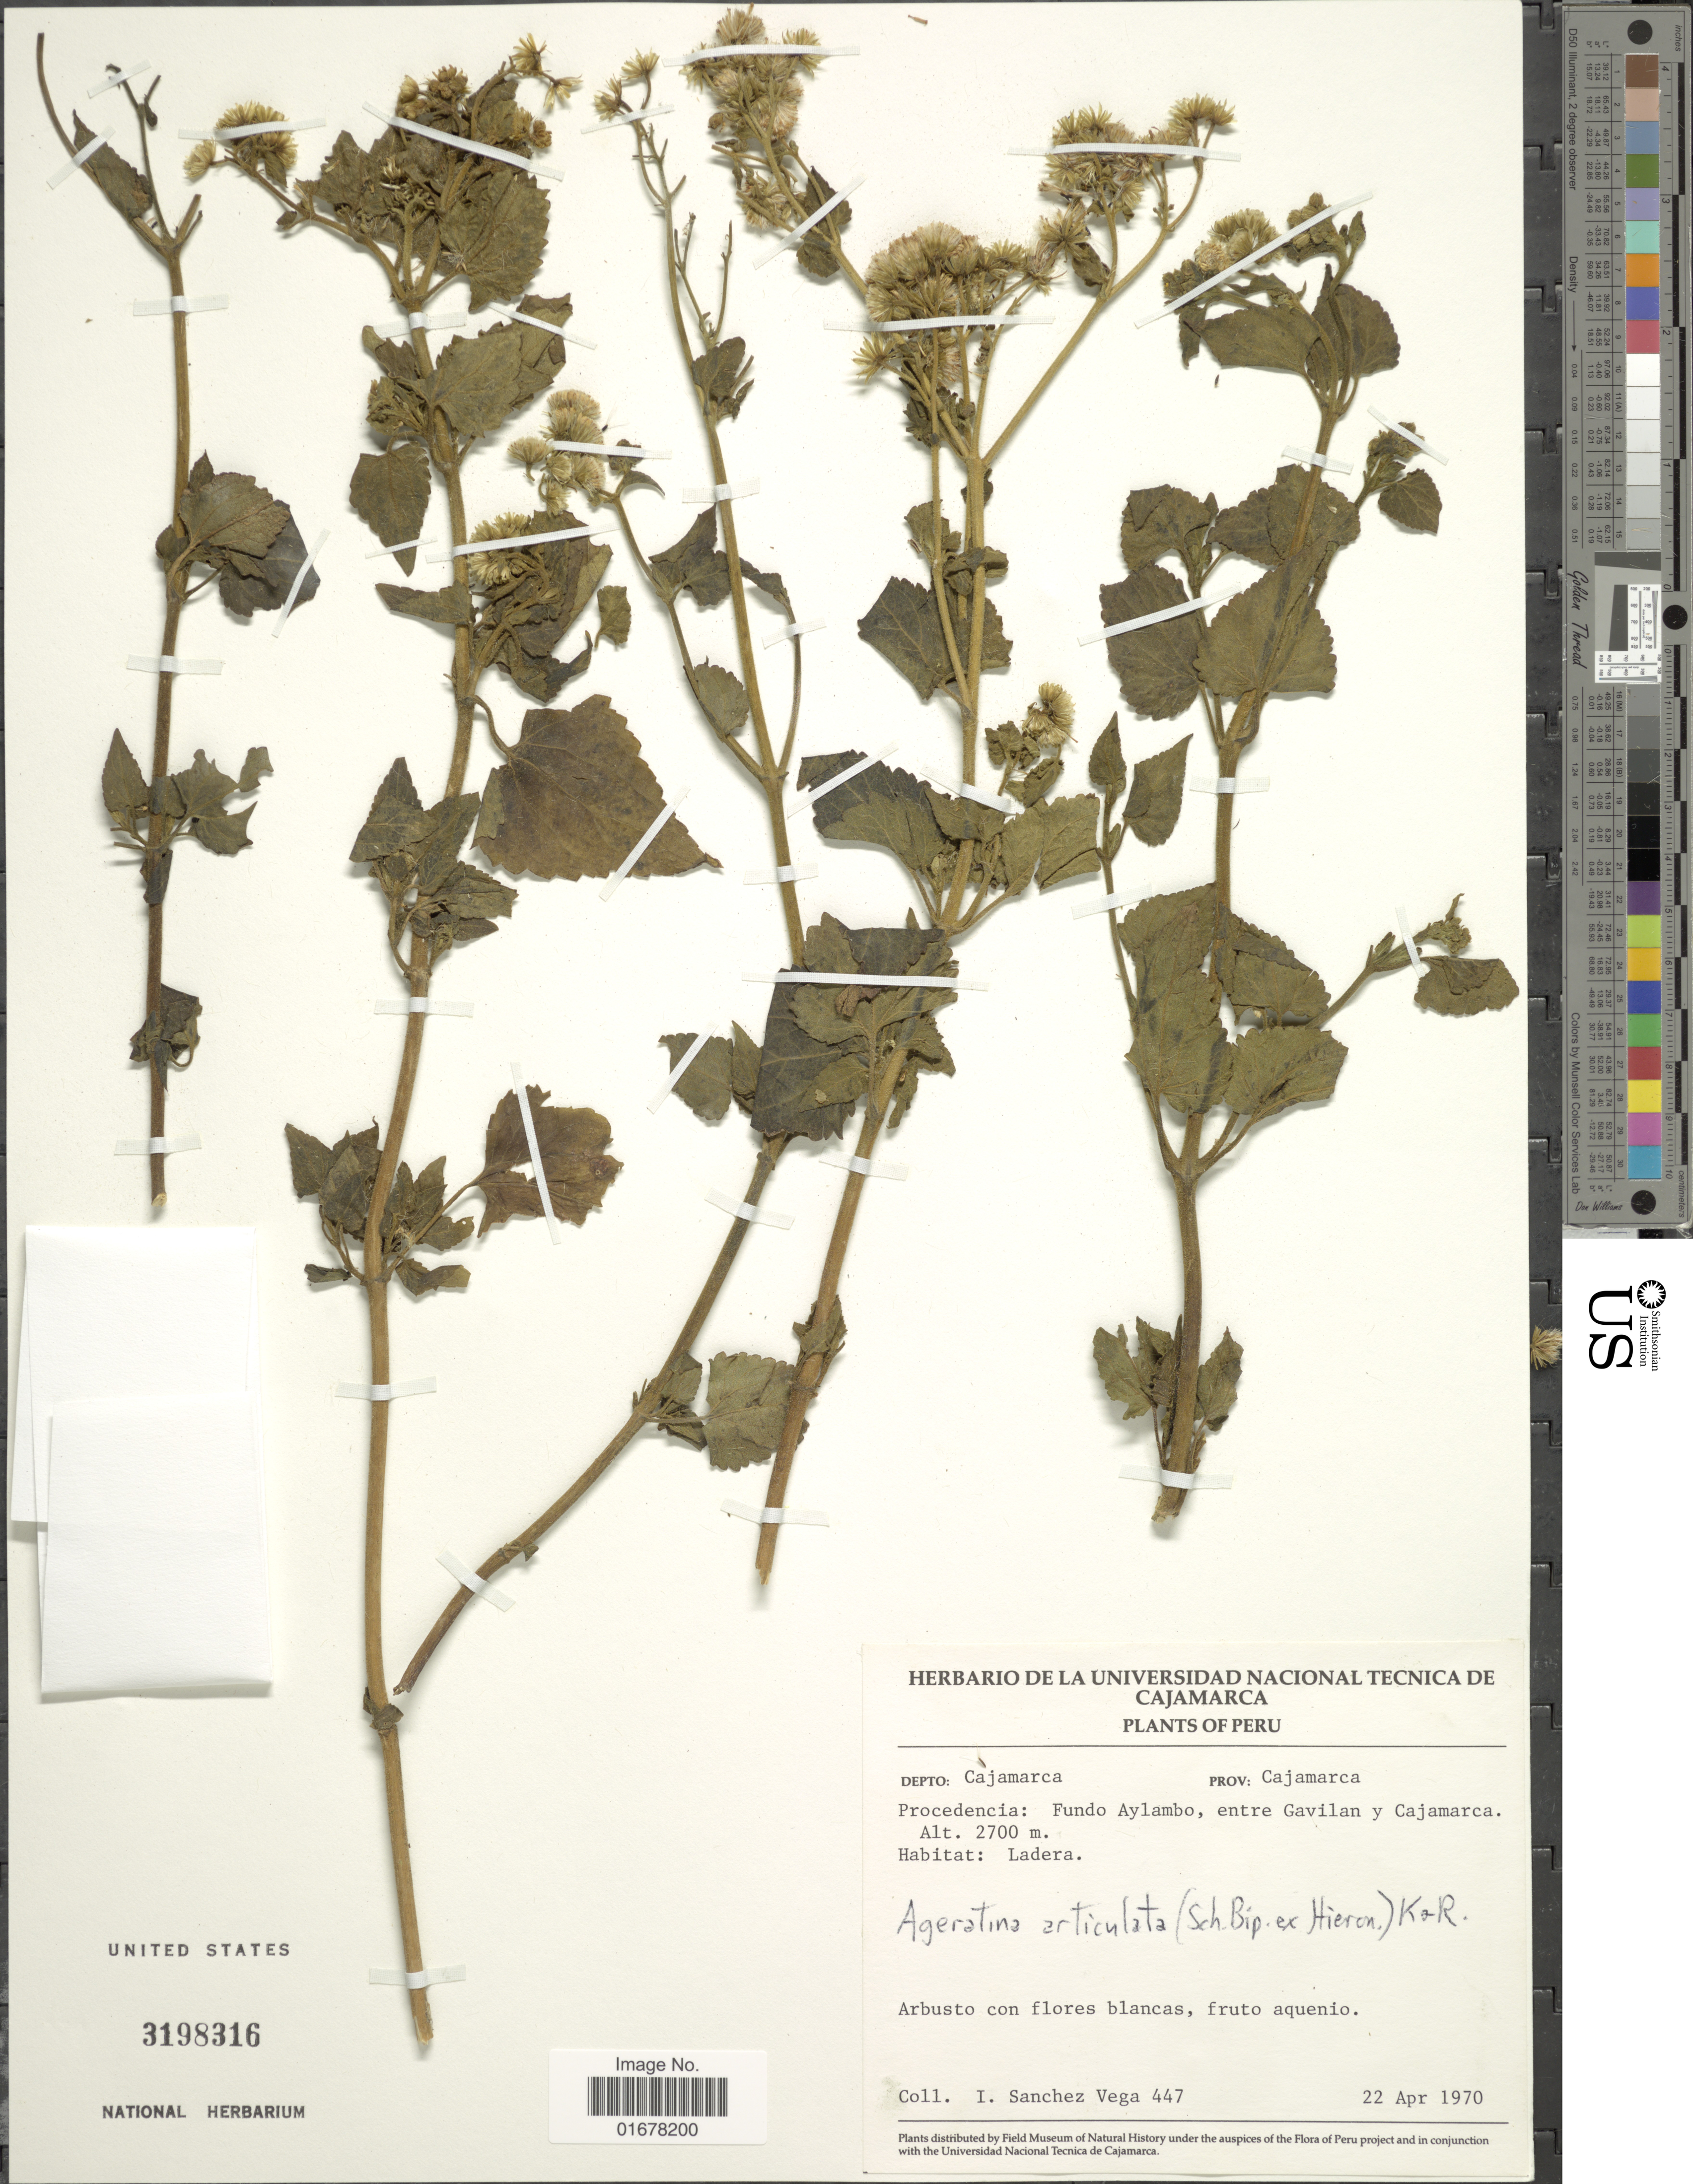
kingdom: Plantae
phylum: Tracheophyta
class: Magnoliopsida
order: Asterales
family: Asteraceae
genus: Ageratina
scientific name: Ageratina articulata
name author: (Sch. Bip. ex Hieron.) R.M. King & H. Rob.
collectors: I. Sánchez Vega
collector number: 447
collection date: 1970-04-22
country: Peru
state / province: Cajamarca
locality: Depto: Cajamarca, Prov.: Cajamarca, Procedencia: Fundo Aylambo, entre Gavilan y Cajamarca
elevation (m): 2700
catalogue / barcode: US 3198136